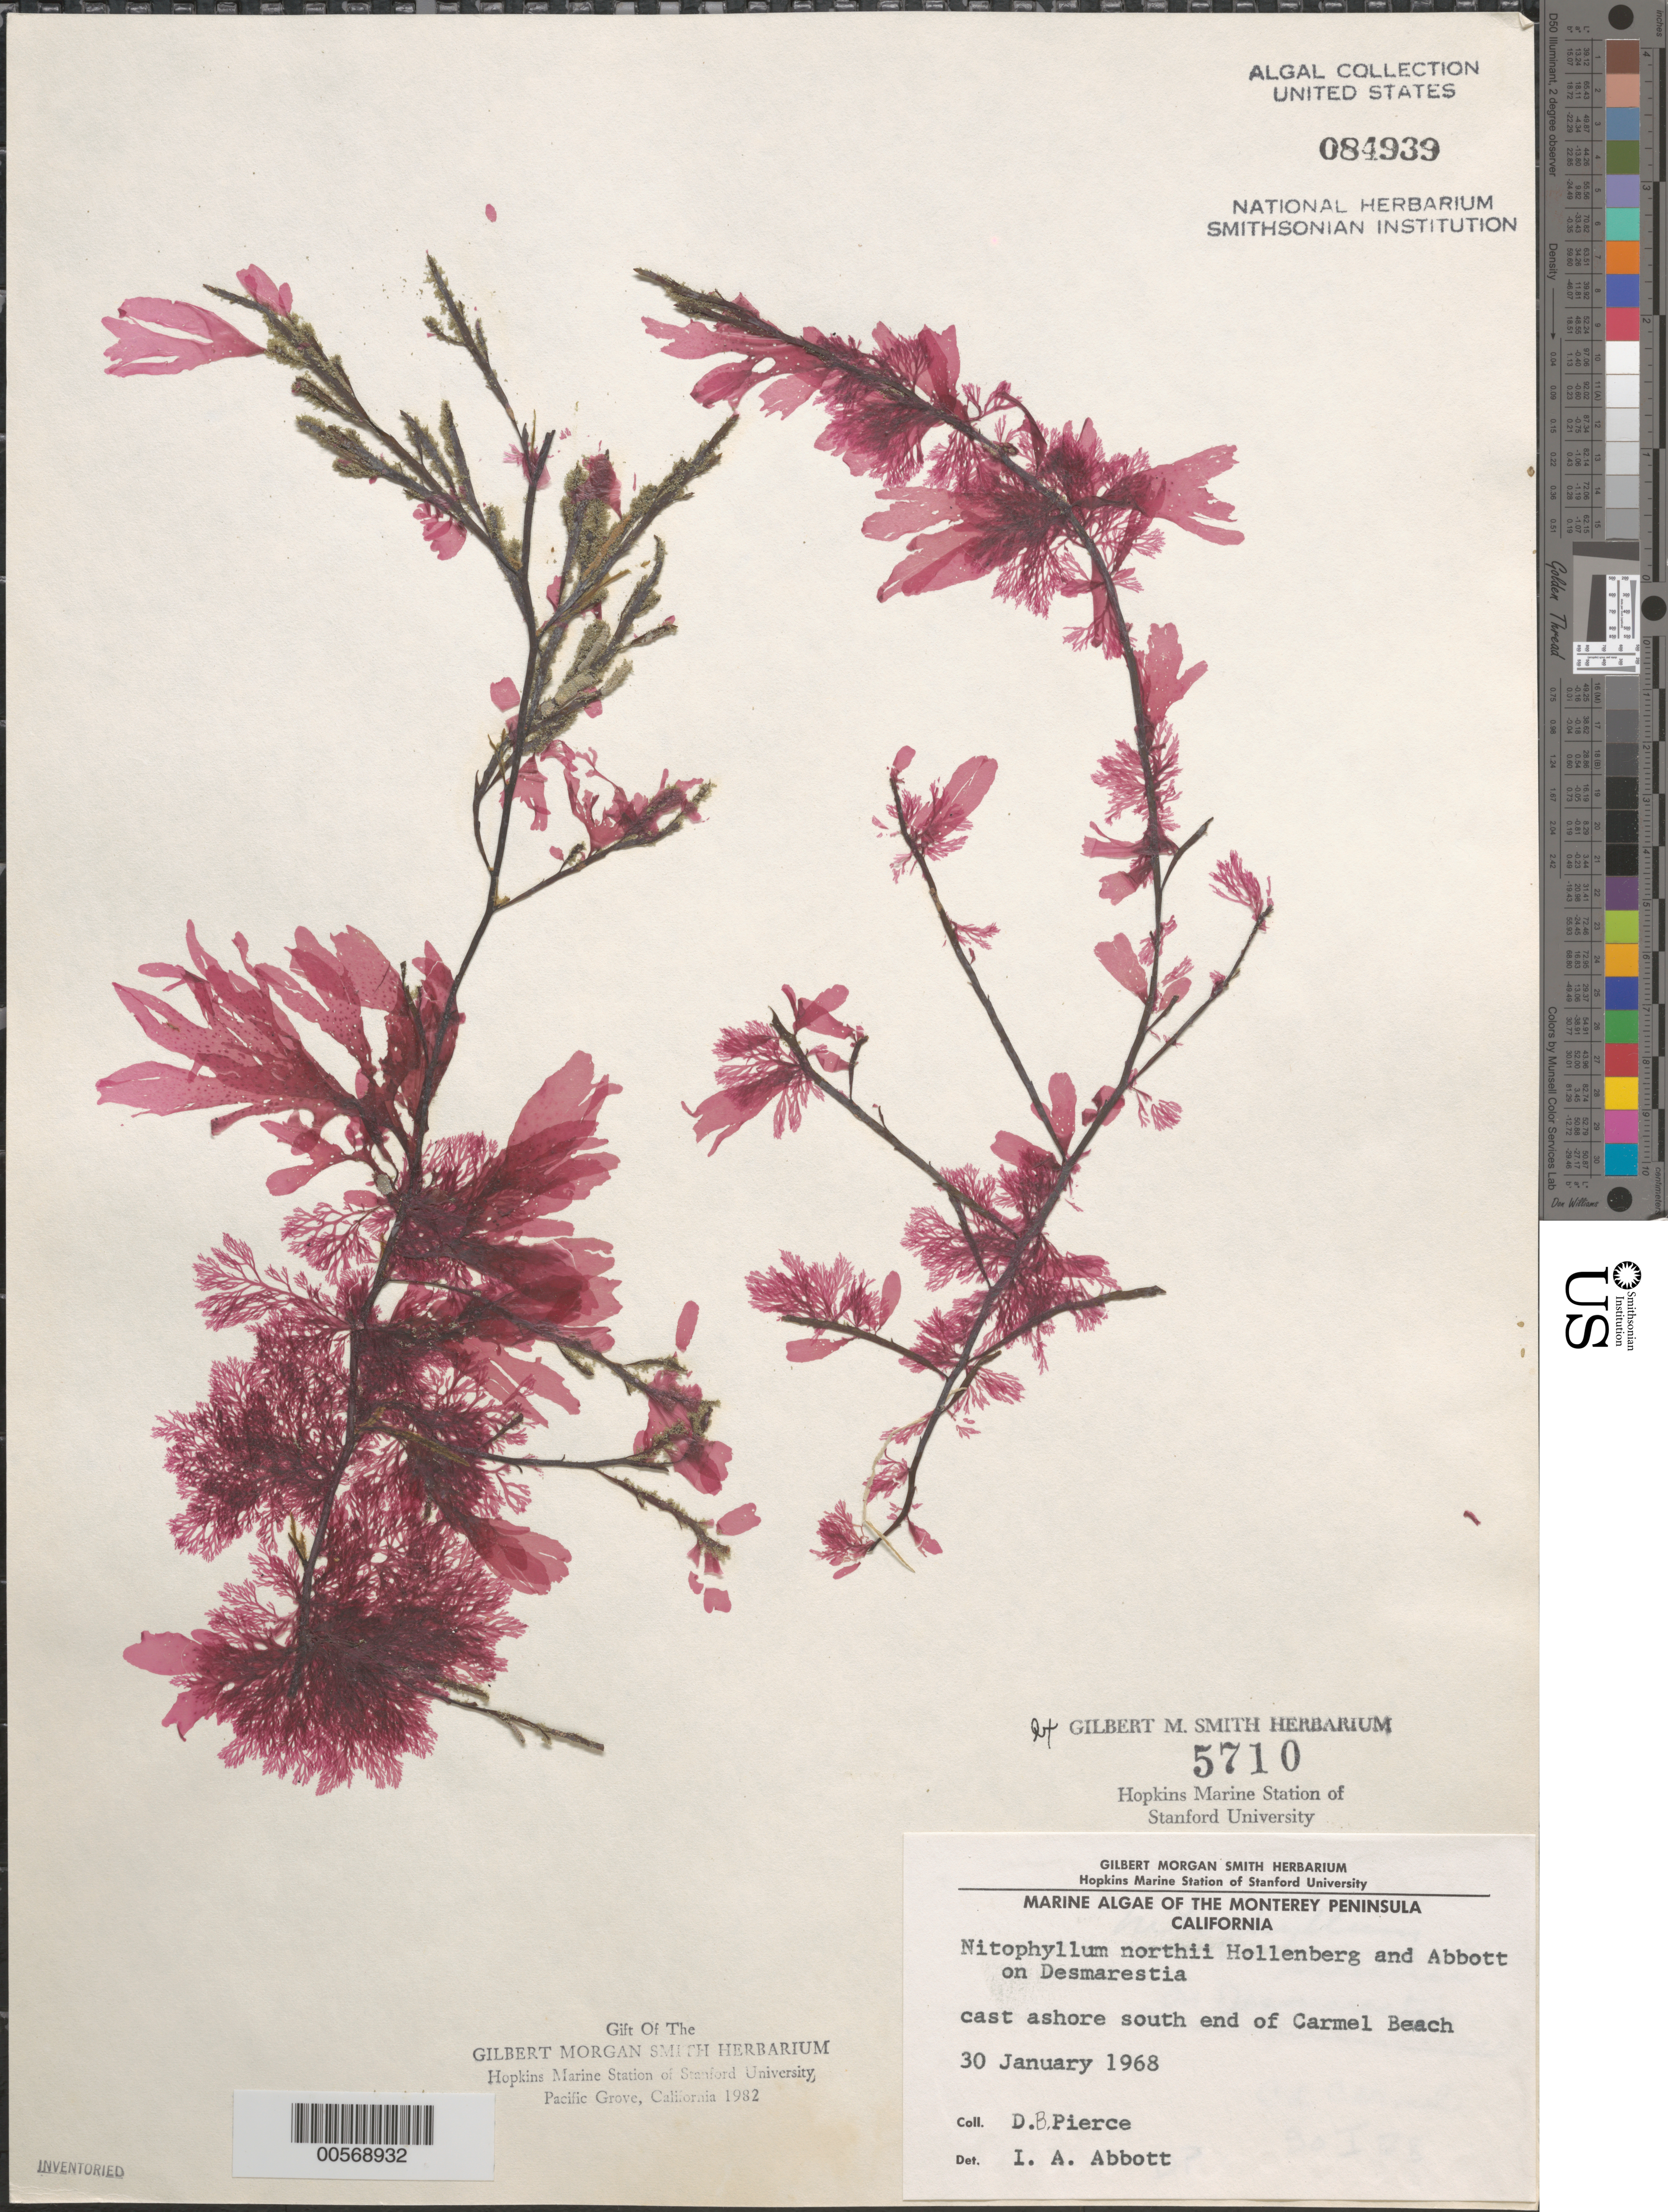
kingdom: Plantae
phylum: Rhodophyta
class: Florideophyceae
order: Ceramiales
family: Delesseriaceae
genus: Nitophyllum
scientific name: Nitophyllum northii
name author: Hollenb. & I.A. Abbott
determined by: Abbott, Isabella A.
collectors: D. Pierce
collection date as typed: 30 Jan 1968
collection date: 1968-01-30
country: United States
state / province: California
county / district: Monterey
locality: Carmel Beach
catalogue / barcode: US 84939